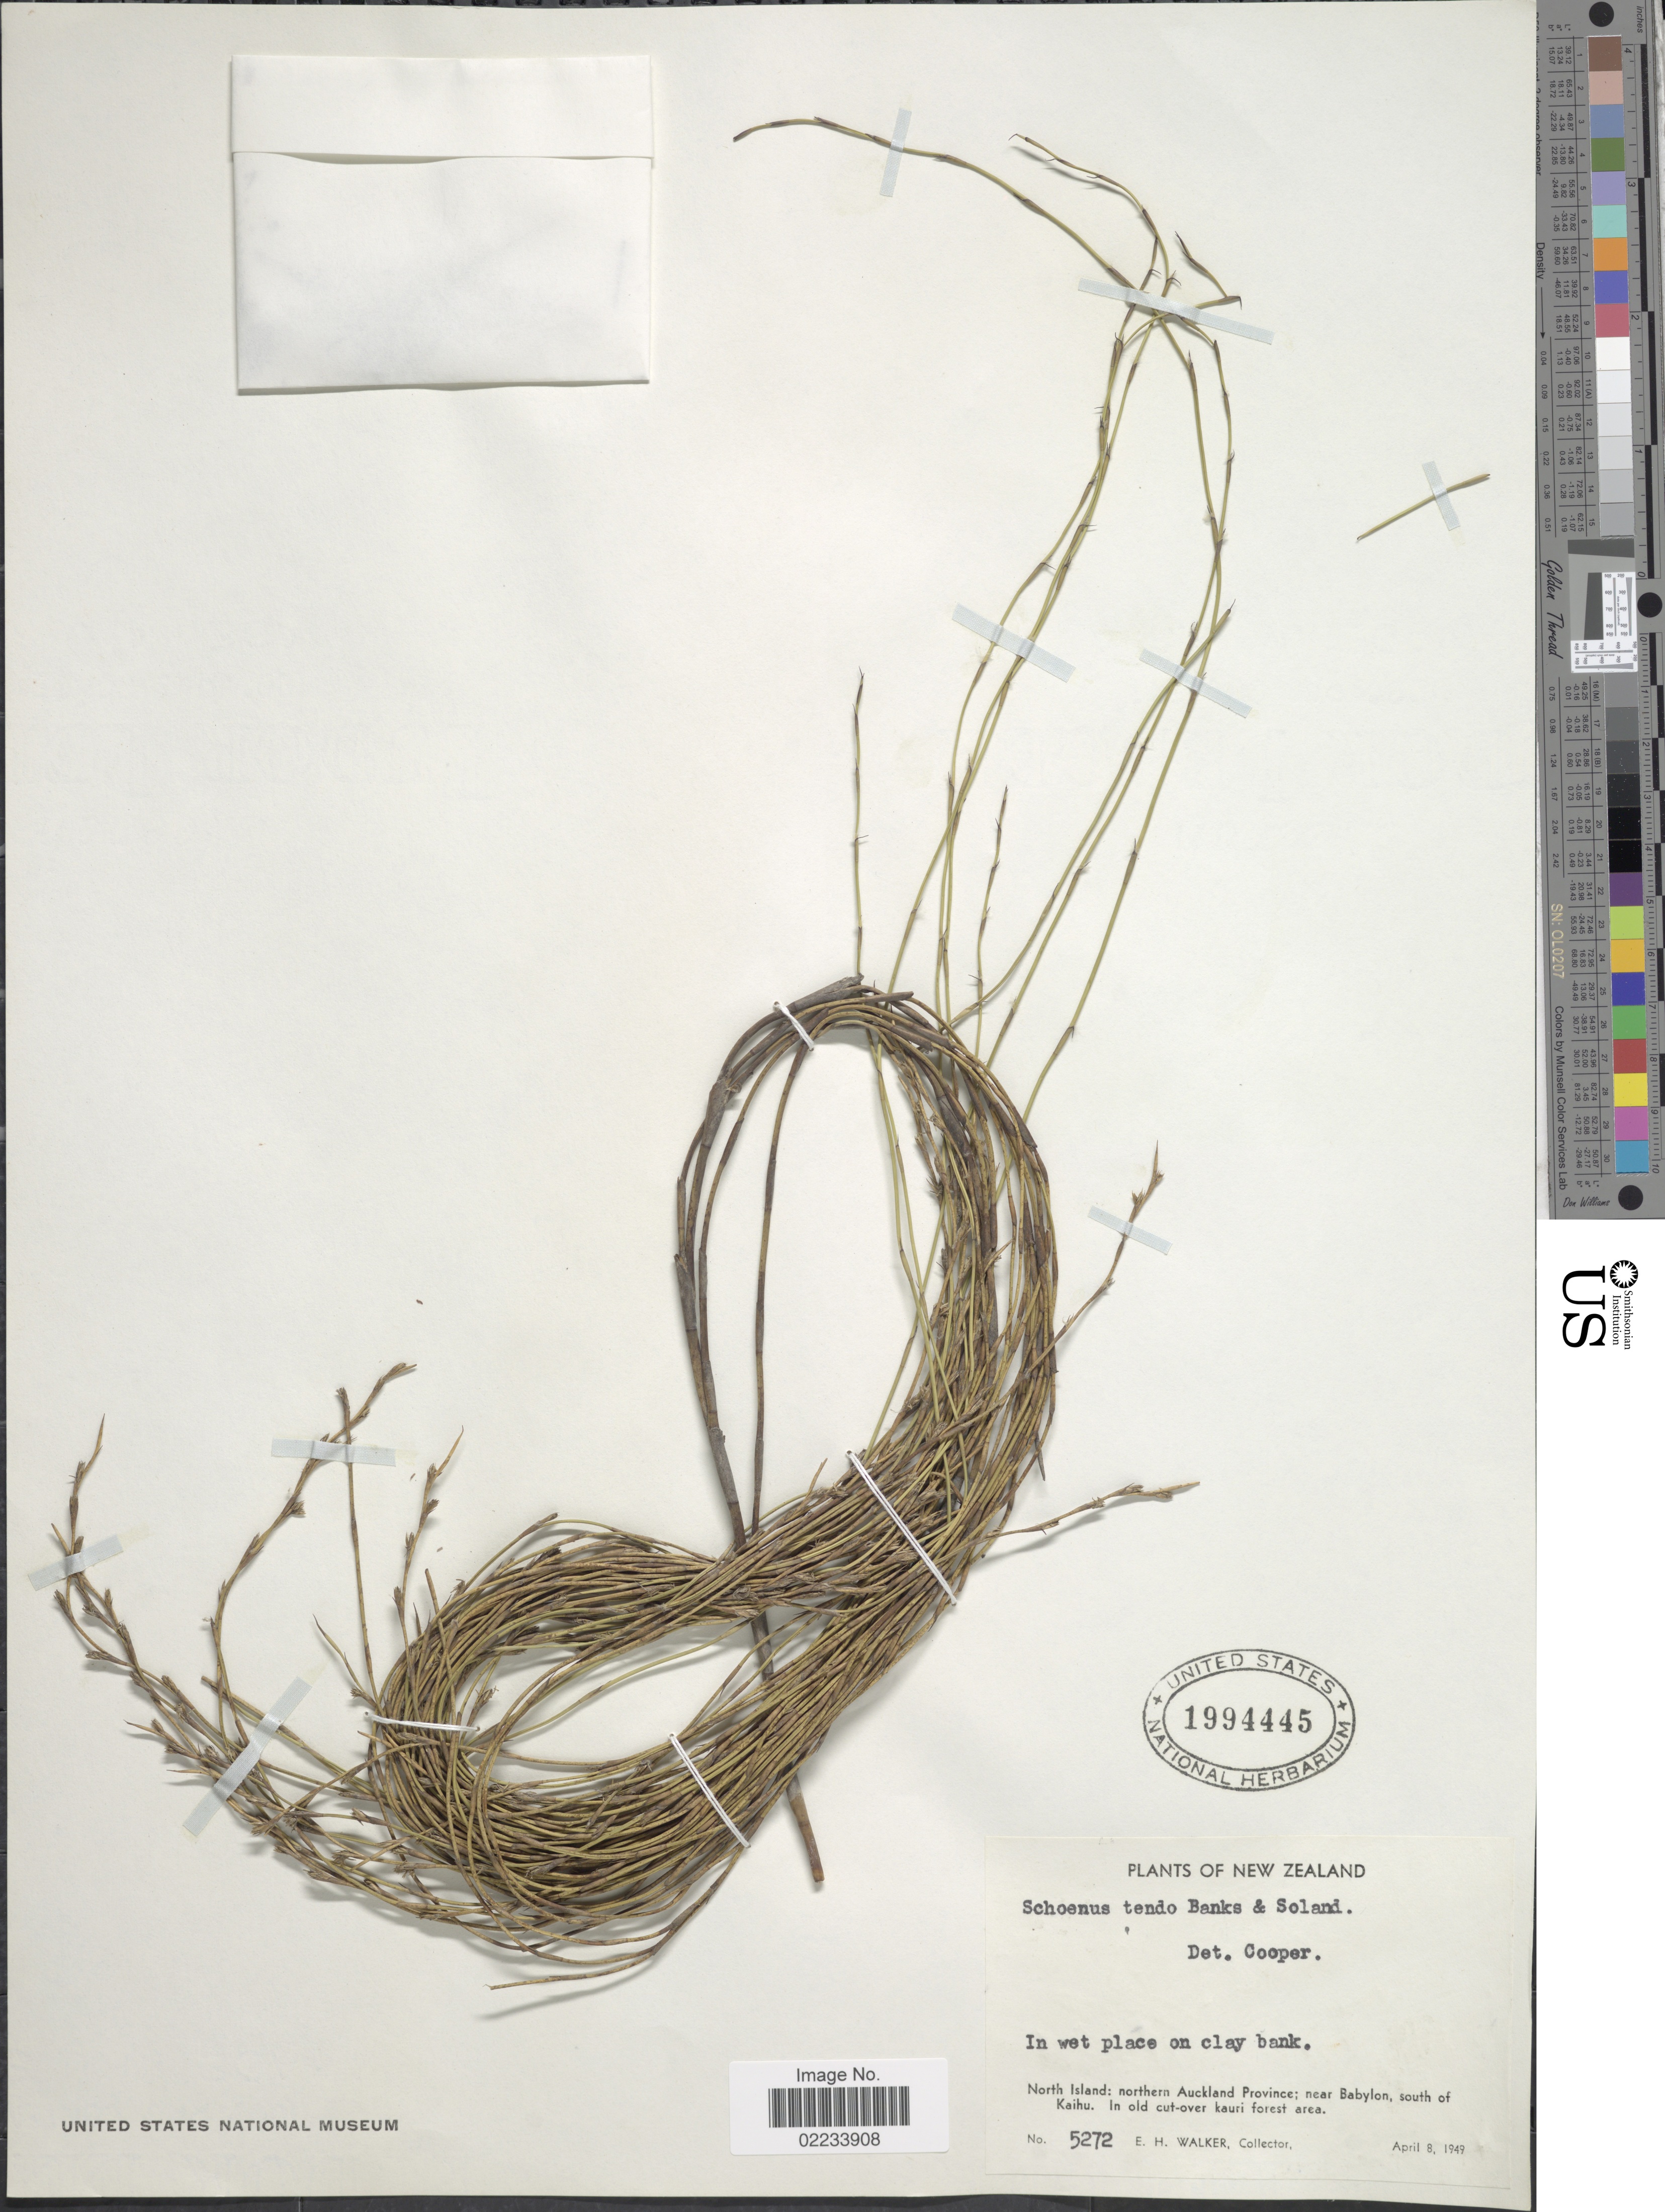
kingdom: Plantae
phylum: Tracheophyta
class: Liliopsida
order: Poales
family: Cyperaceae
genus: Schoenus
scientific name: Schoenus tendo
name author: (Hook. f.) Hook. f.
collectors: E. H. Walker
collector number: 5272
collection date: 1949-04-08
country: New Zealand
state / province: Auckland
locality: In wet place on clay bank, North Island: northern Auckland Province; near Babylon, south Kaihu.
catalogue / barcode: US 1994445